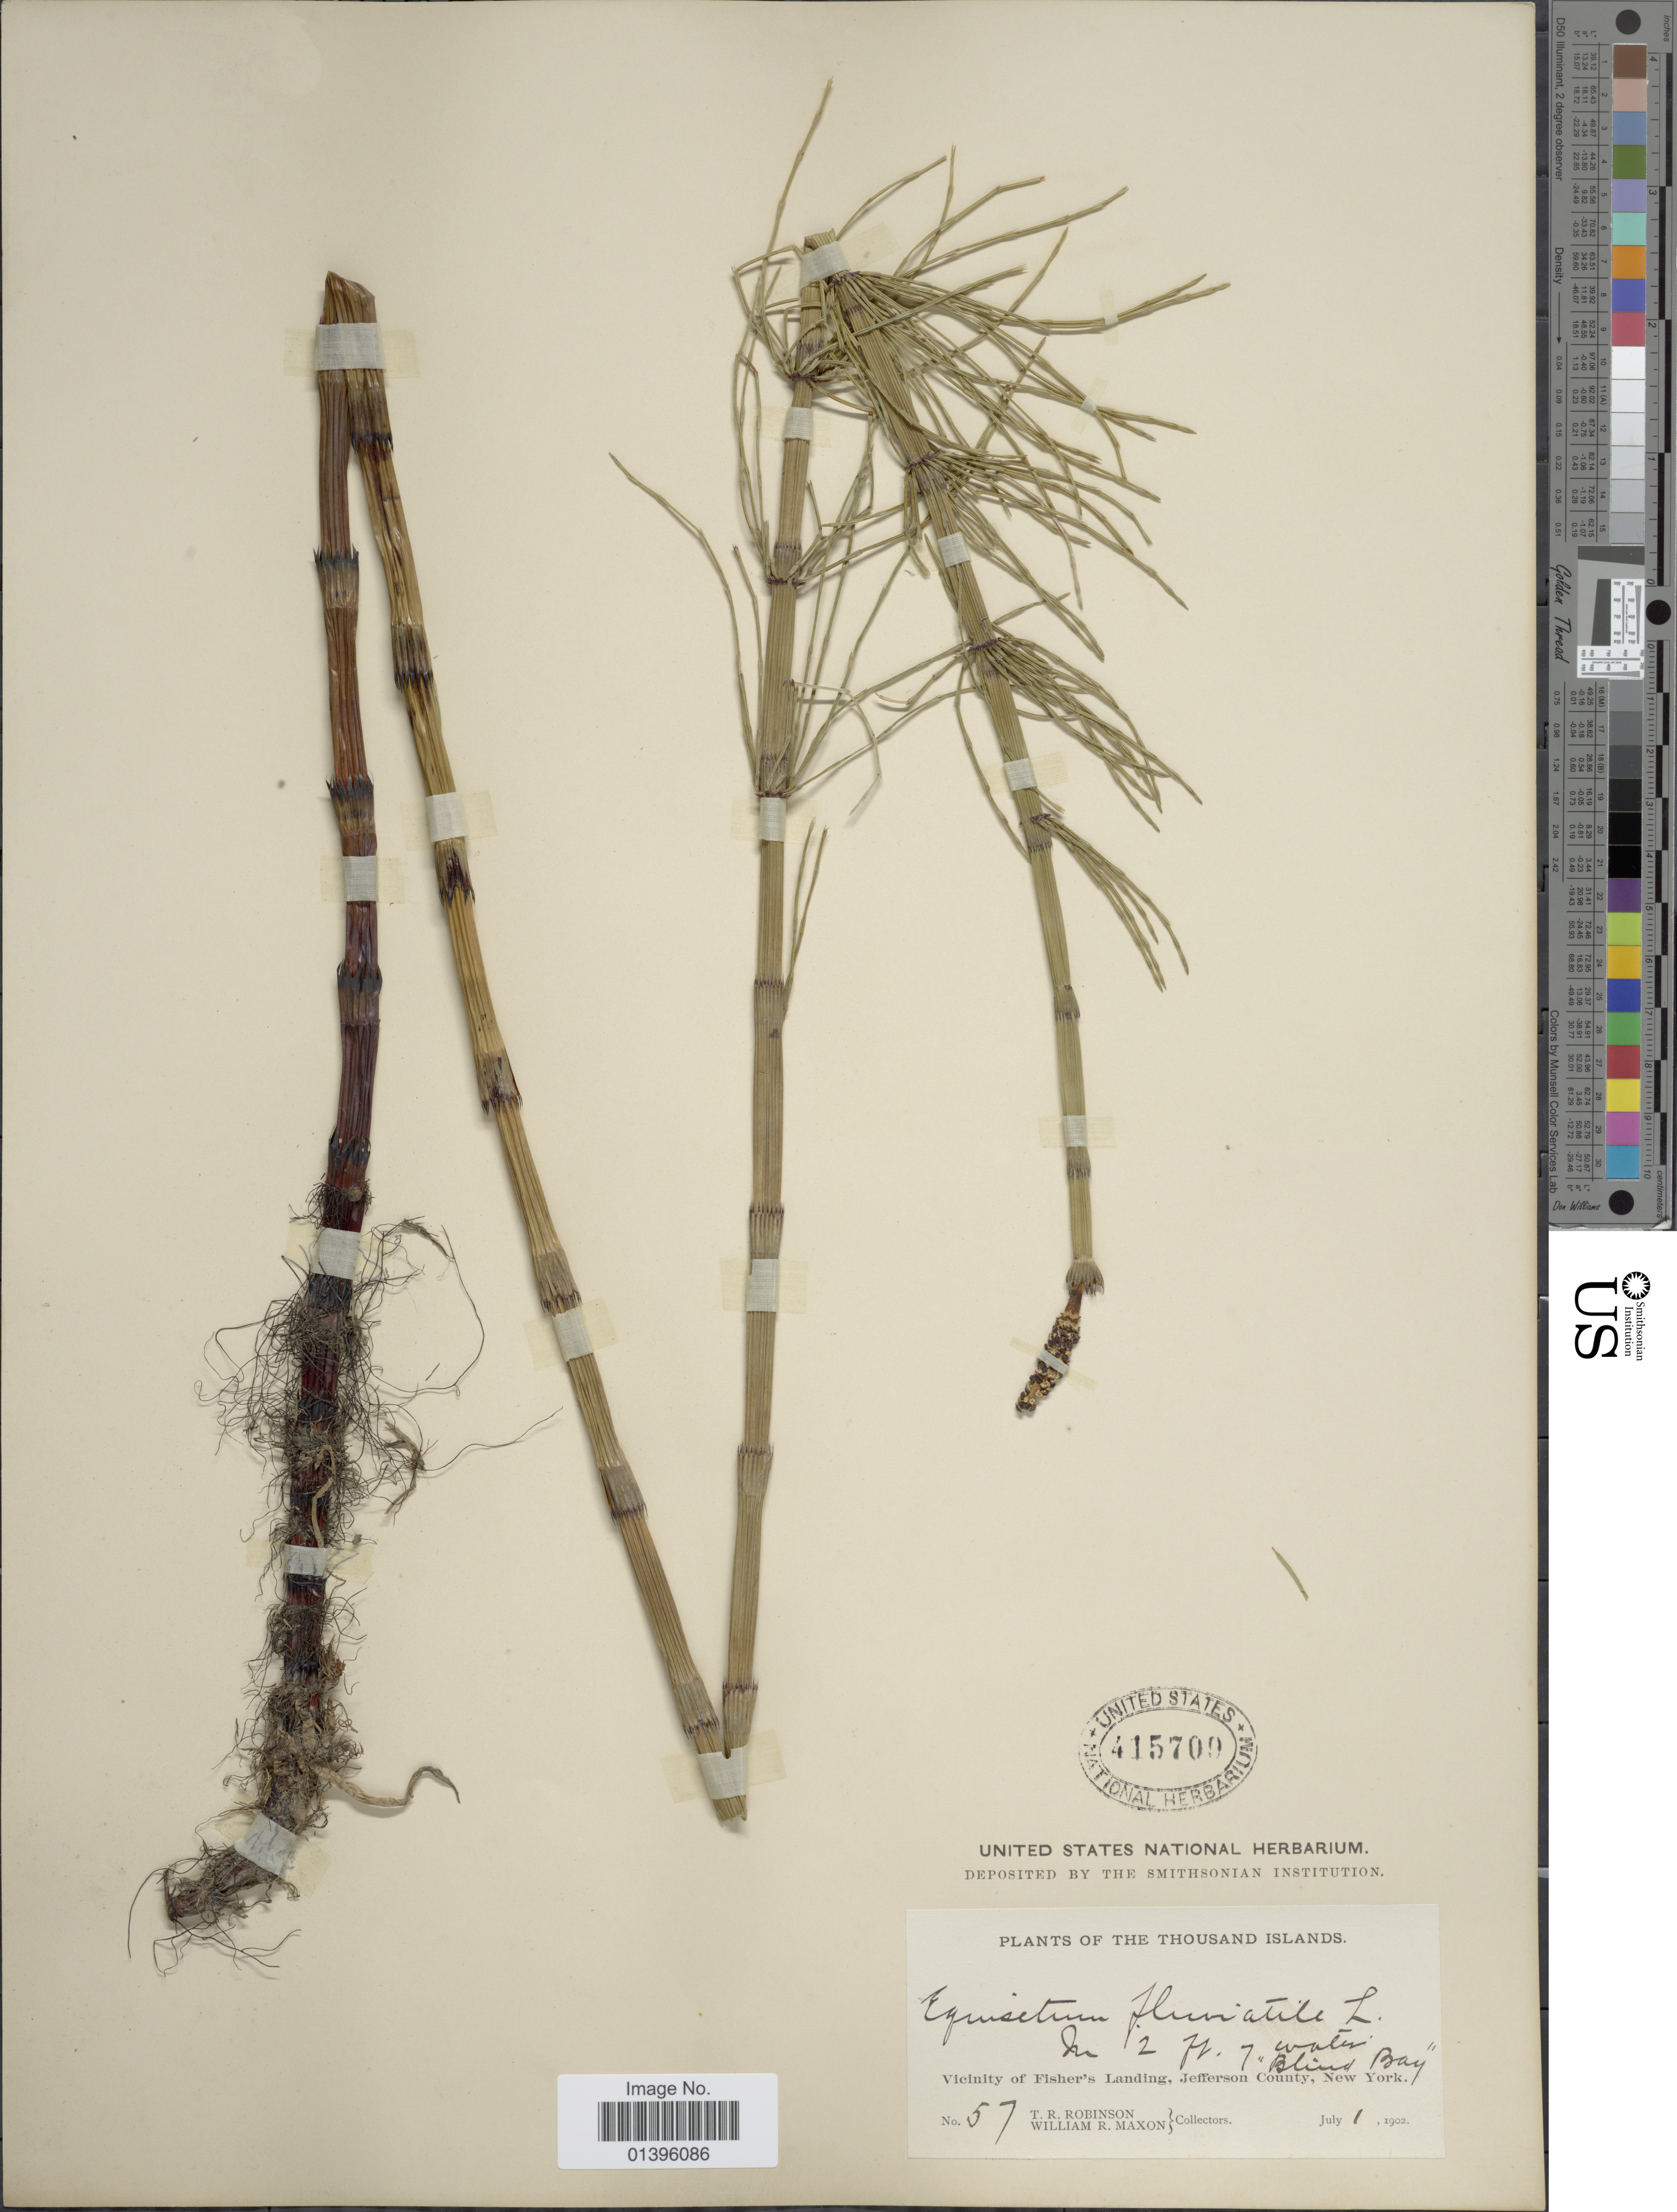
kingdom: Plantae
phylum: Tracheophyta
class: Polypodiopsida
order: Equisetales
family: Equisetaceae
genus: Equisetum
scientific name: Equisetum fluviatile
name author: L.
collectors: T. R. Robinson & W. R. Maxon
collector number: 57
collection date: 1902-07-01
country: United States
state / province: New York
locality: Thousand Islands. "Bling Bay". Vicinity of Fisher's Landing, Jefferson County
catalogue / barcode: US 415709